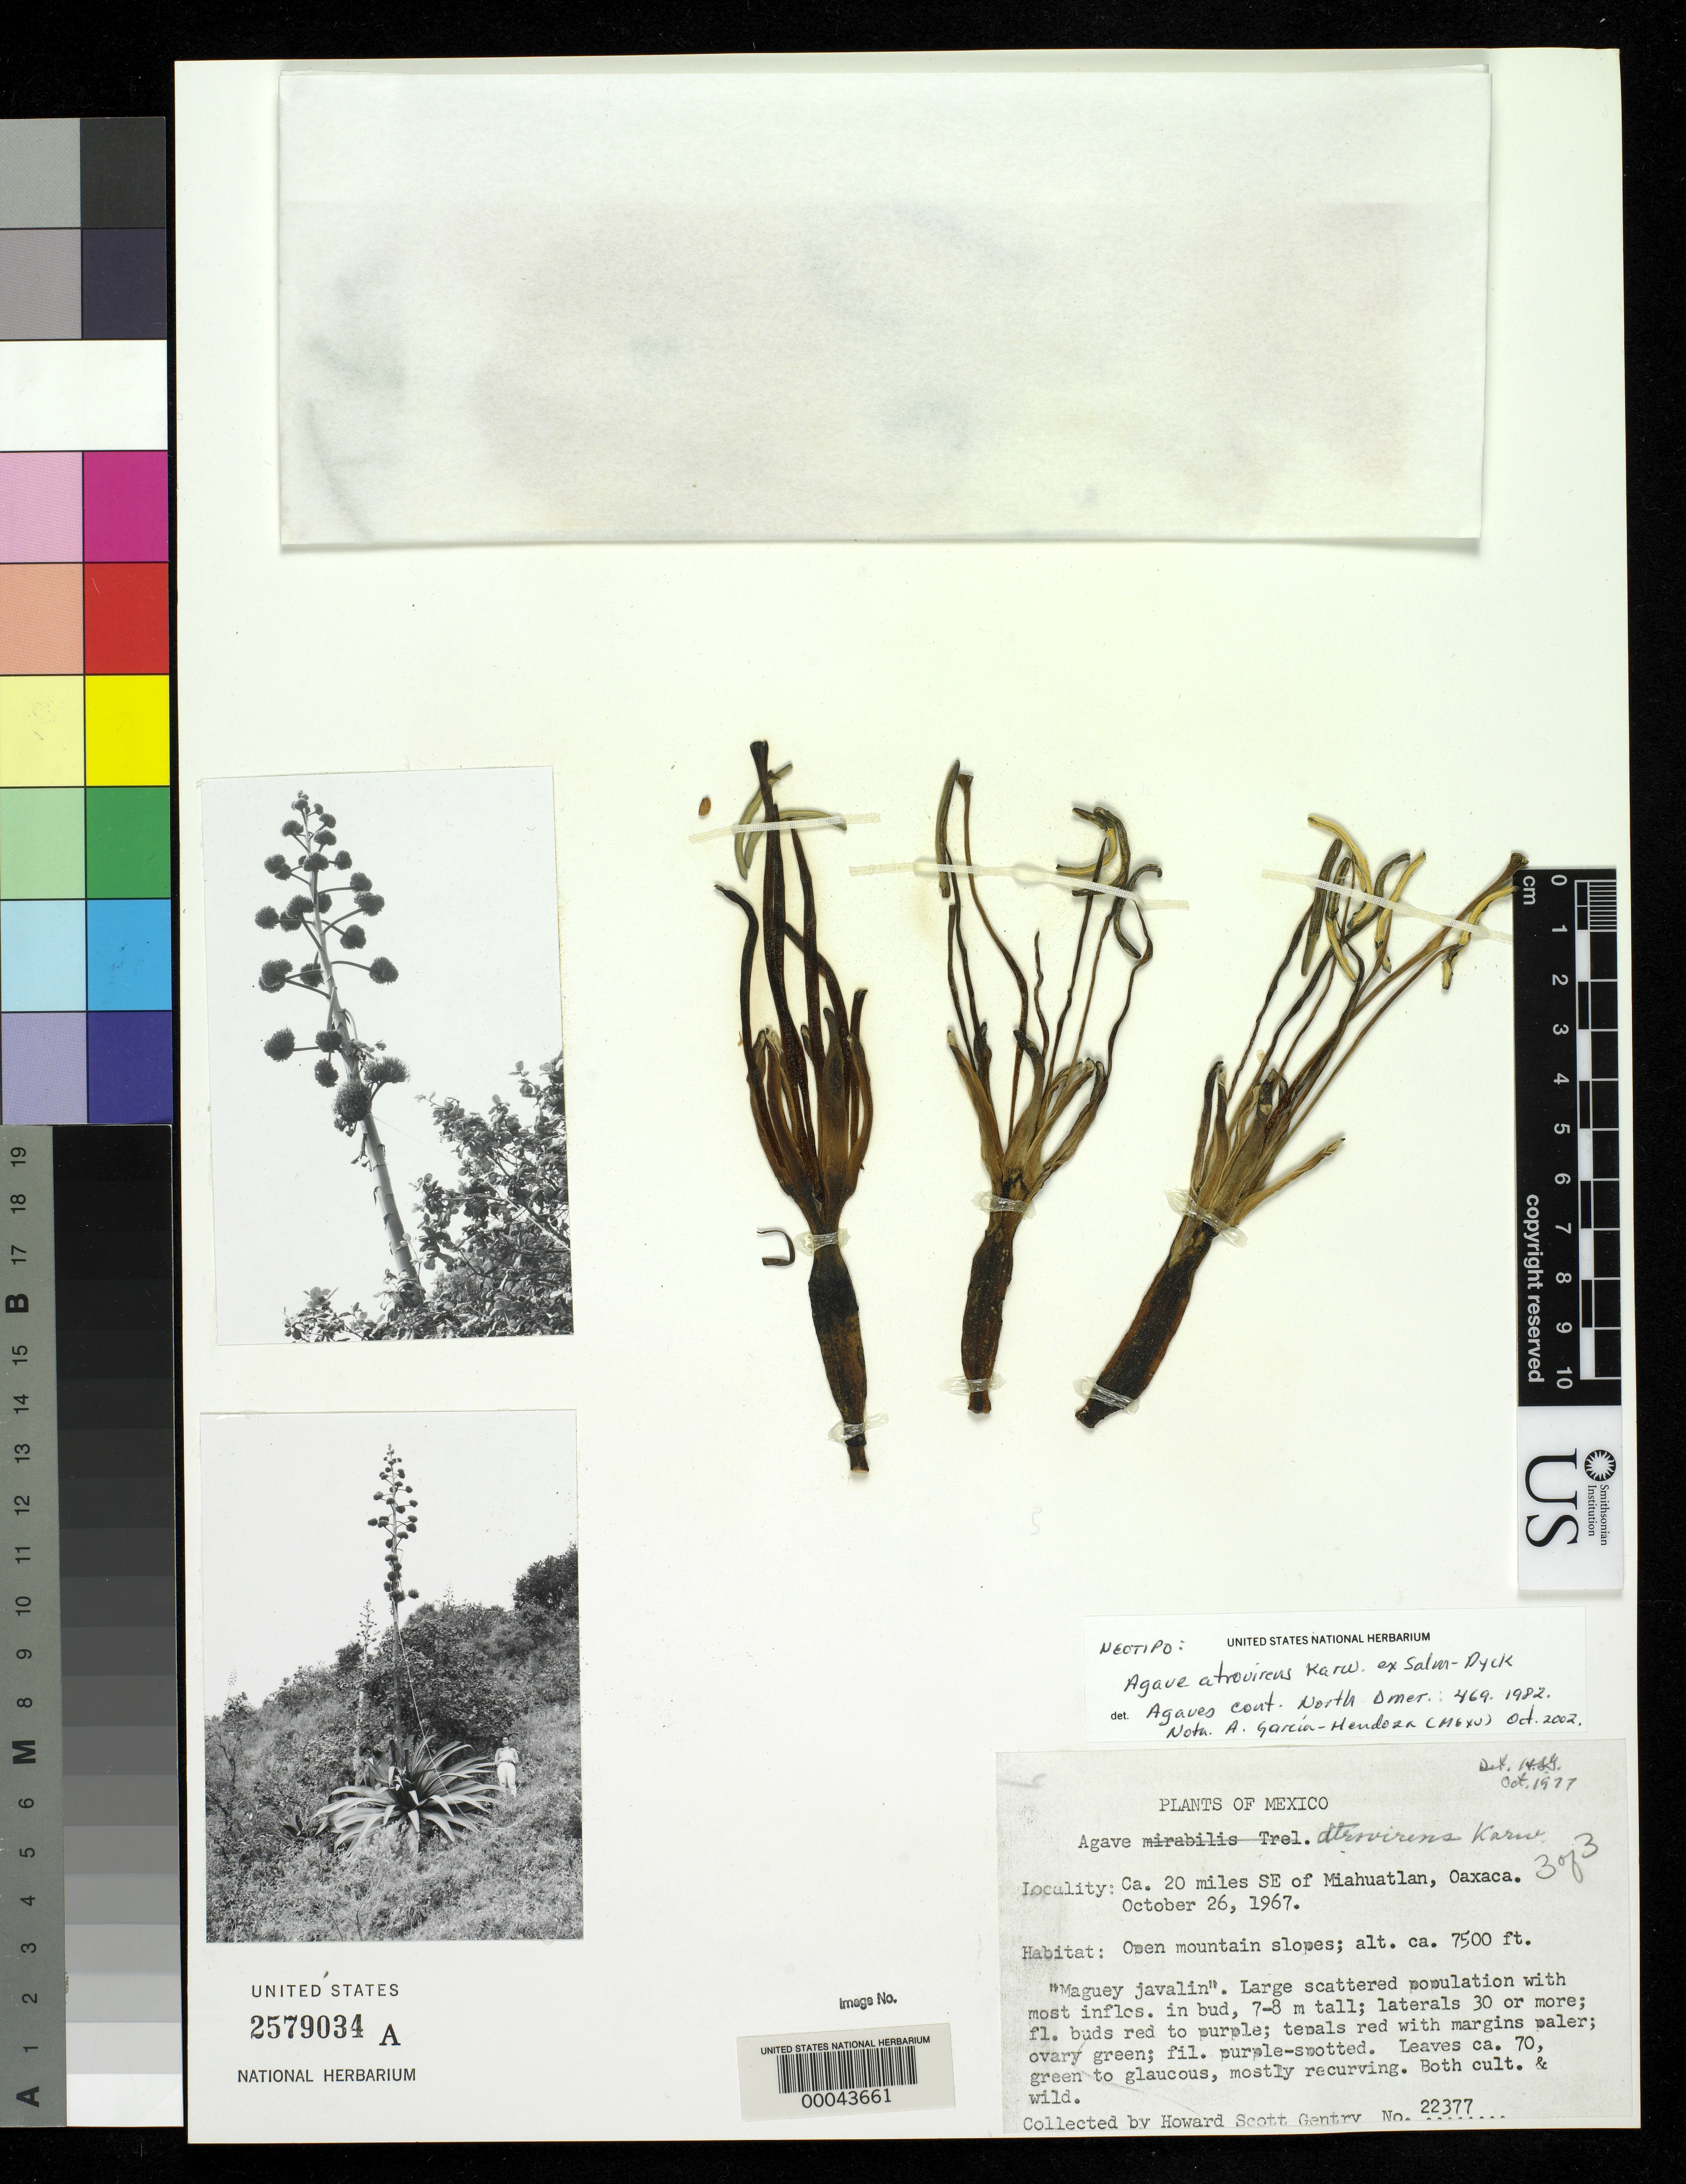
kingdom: Plantae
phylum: Tracheophyta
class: Liliopsida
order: Asparagales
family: Asparagaceae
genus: Agave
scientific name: Agave atrovirens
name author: Karw. in Salm-Dyck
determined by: García-Mendoza, A.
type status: Neotype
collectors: H. S. Gentry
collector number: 22377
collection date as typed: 26 Oct 1967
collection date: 1967-10-26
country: Mexico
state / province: Oaxaca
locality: Ca. 20 miles SE of Miahuatlan, Oaxaca.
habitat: Open mountain slopes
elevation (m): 2286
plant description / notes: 2 sets of duplicates at US. This set of duplicates matches Gentry's neotypification which specifies "l[eaf], f[lower], photo".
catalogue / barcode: US 2579034A